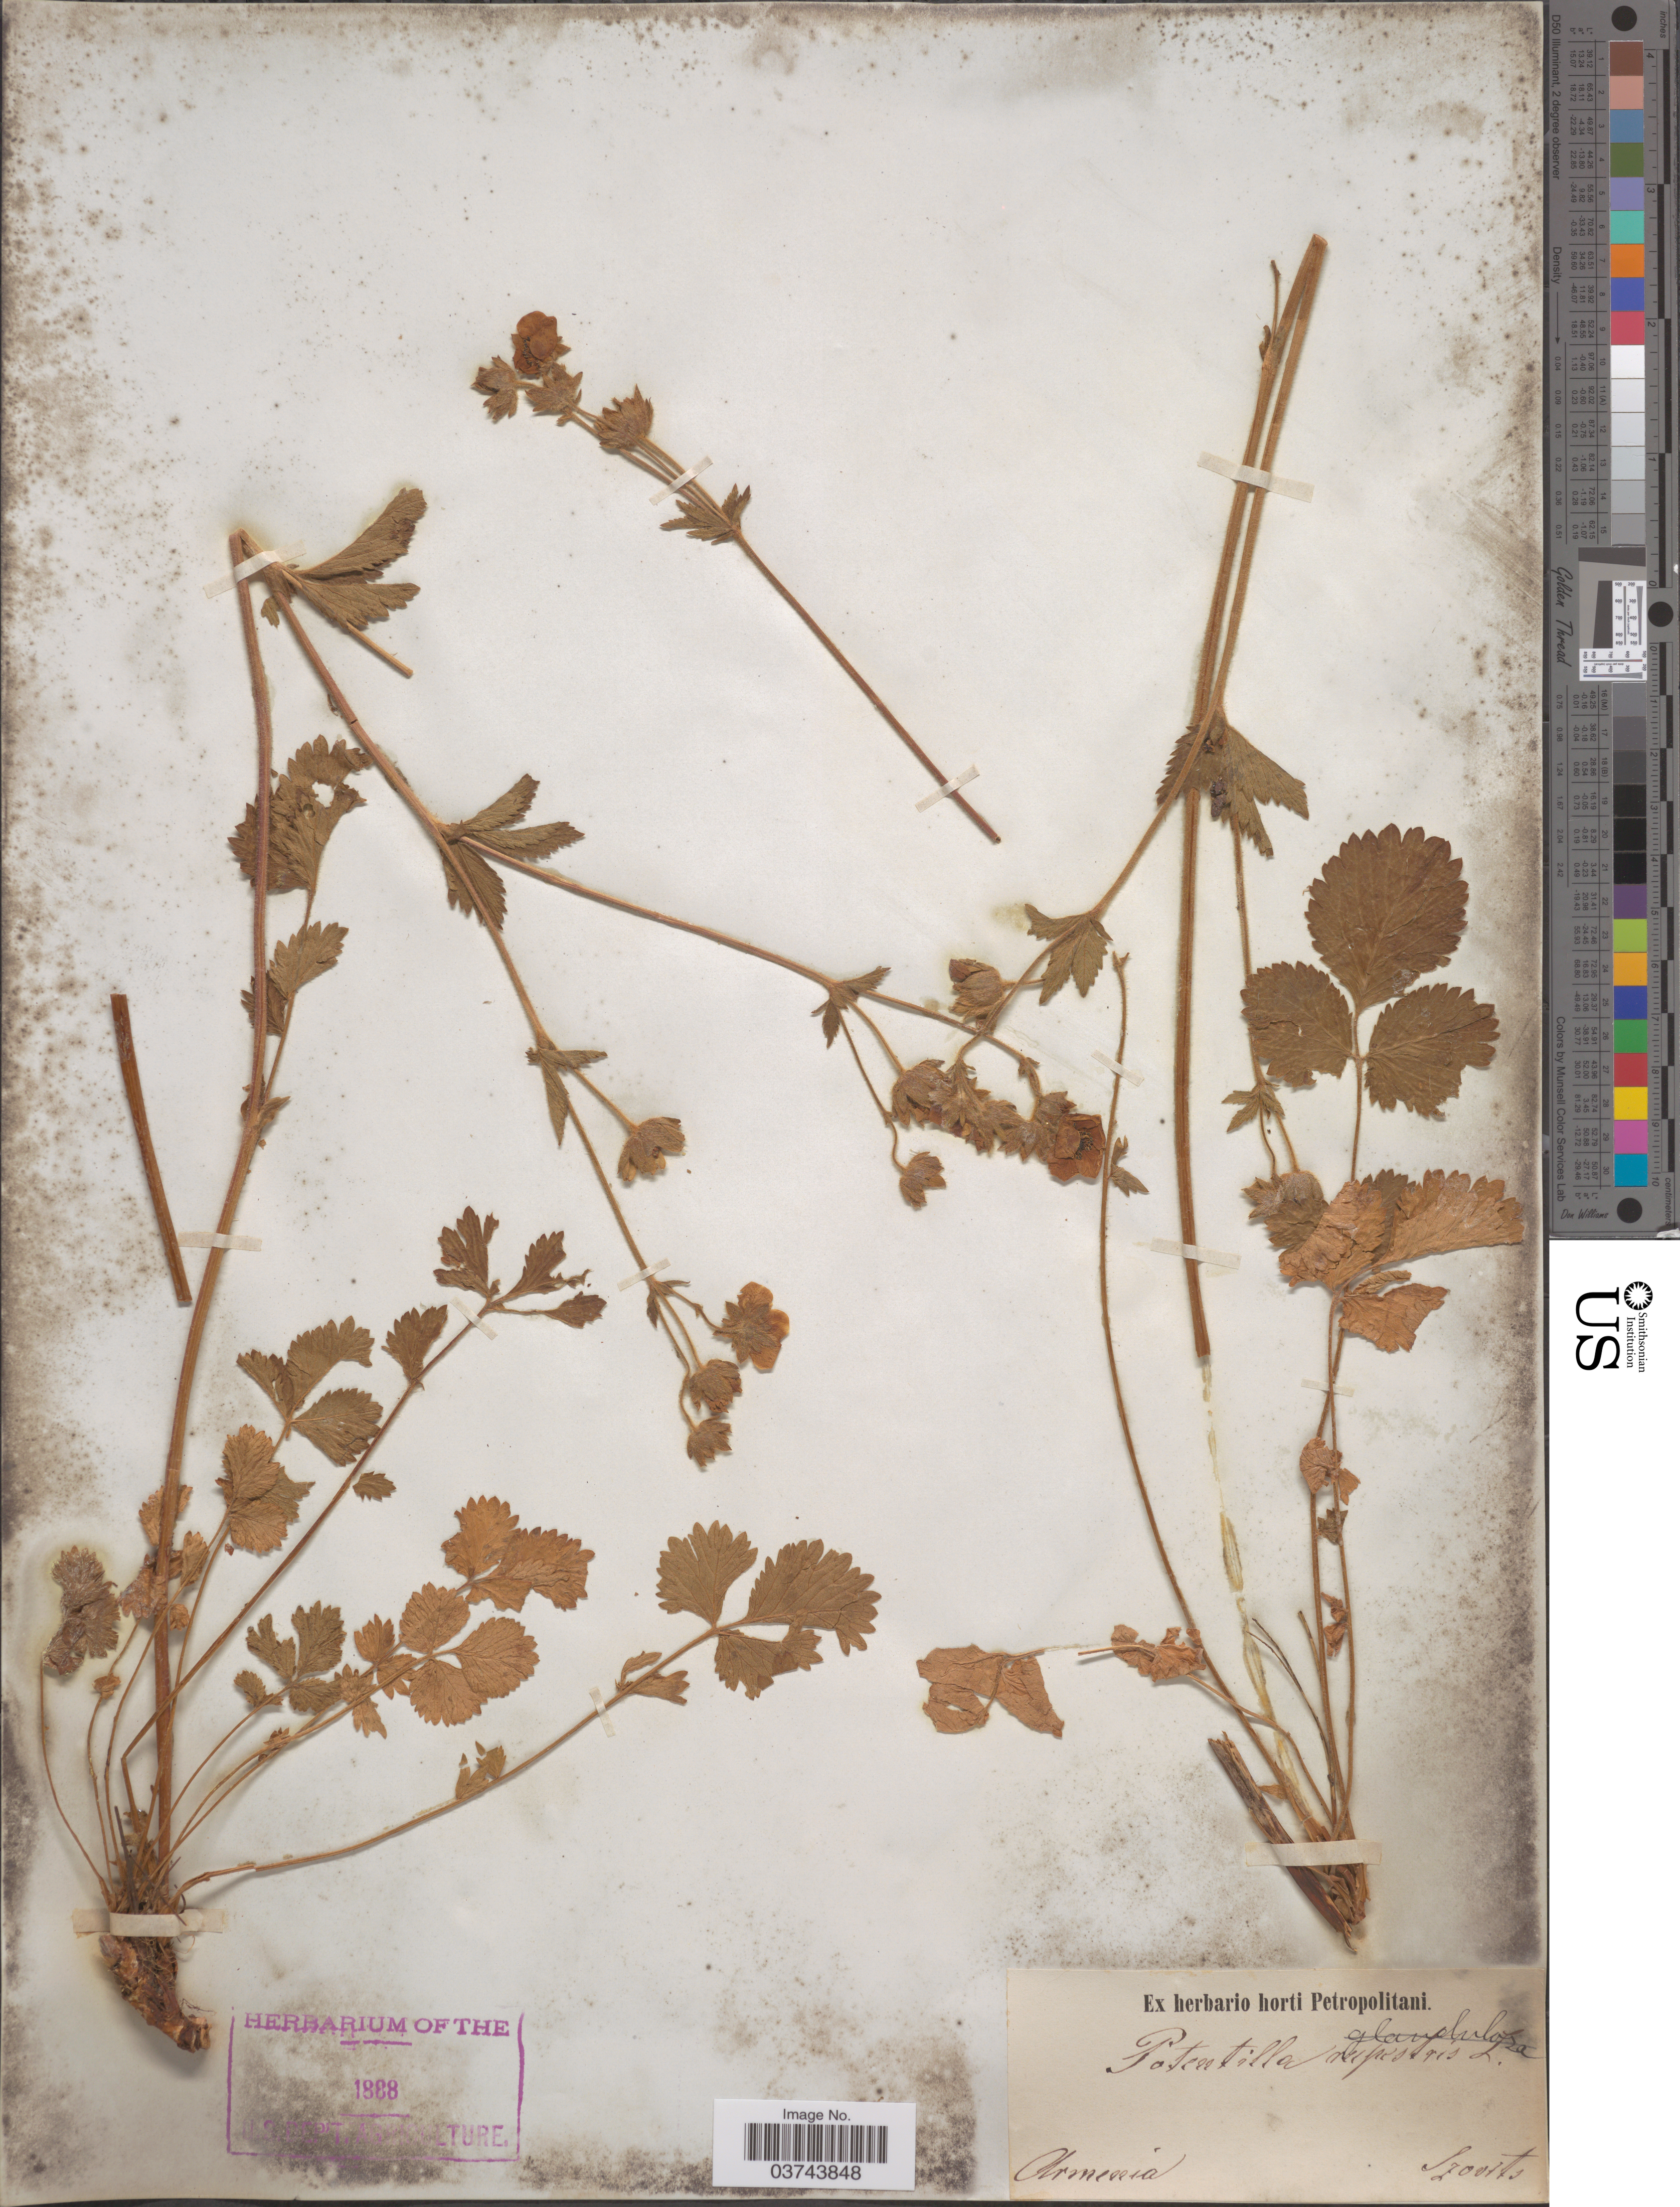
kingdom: Plantae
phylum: Tracheophyta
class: Magnoliopsida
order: Rosales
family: Rosaceae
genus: Drymocallis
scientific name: Drymocallis rupestris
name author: (L.) Soják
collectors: Szovits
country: Armenia